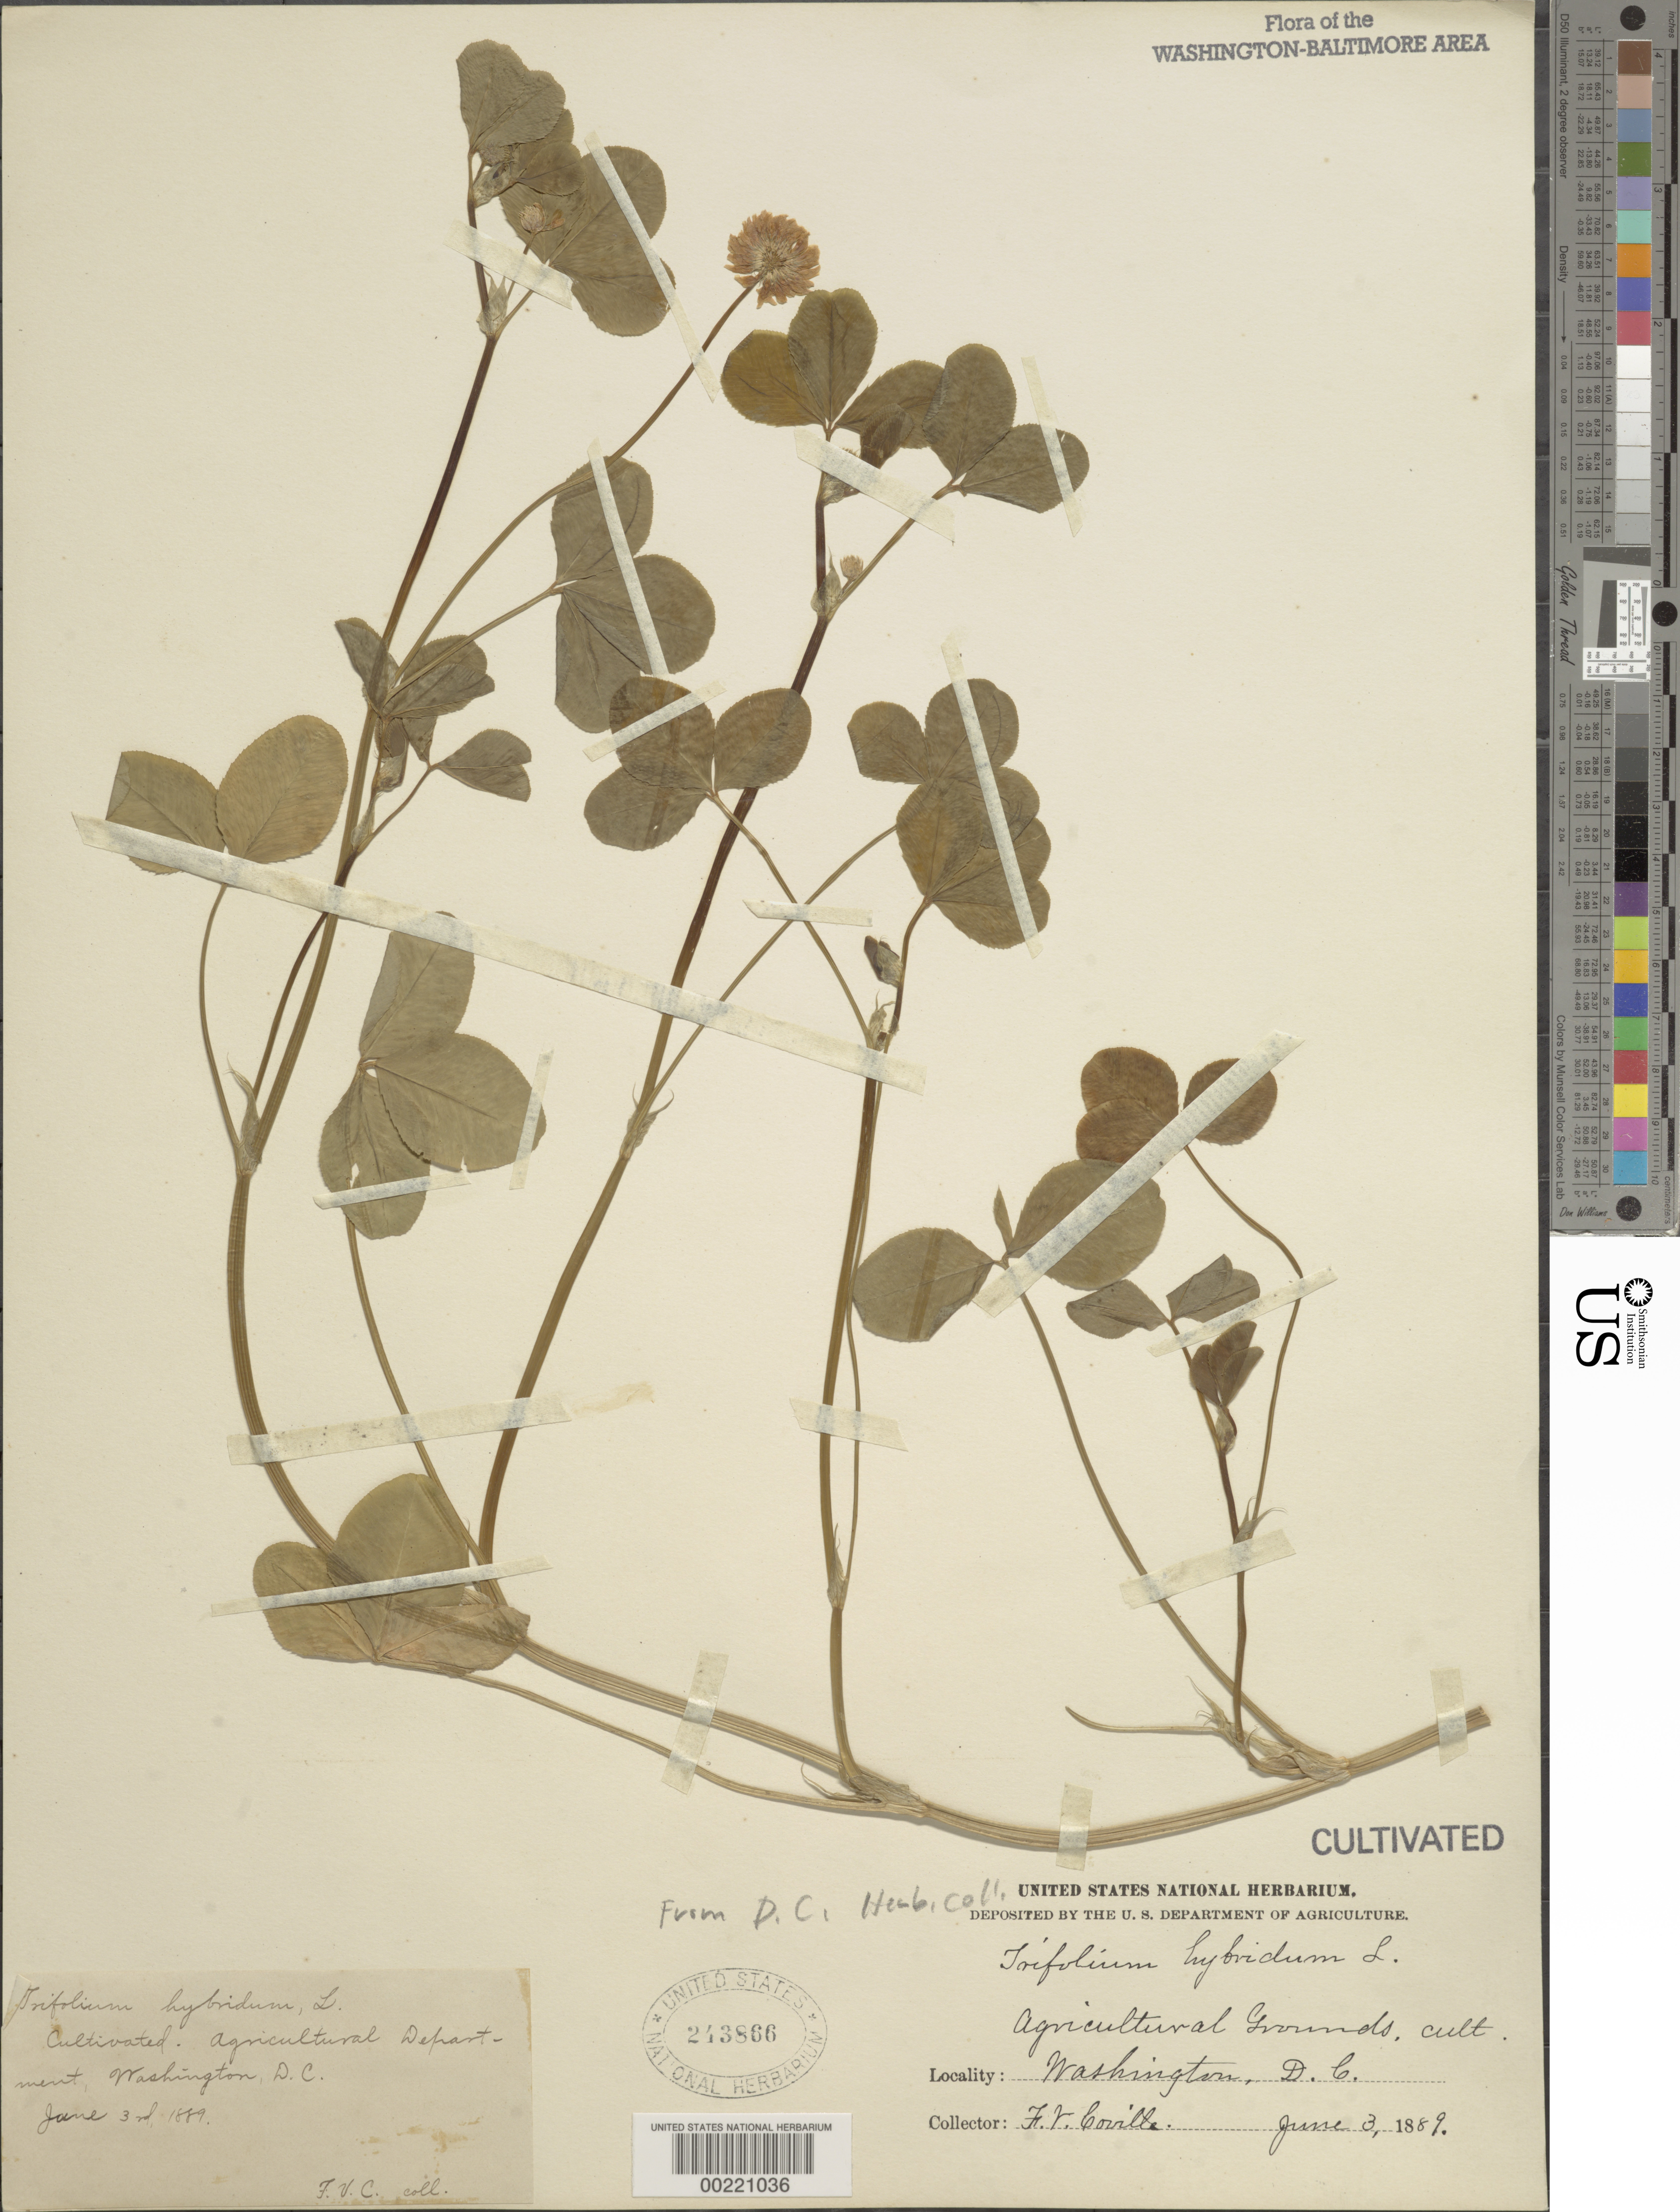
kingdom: Plantae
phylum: Tracheophyta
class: Magnoliopsida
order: Fabales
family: Fabaceae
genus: Trifolium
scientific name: Trifolium hybridum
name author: L.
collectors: F. V. Coville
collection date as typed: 03 Jun 1889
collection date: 1889-06-03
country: United States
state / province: District of Columbia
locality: Department of Agriculture grounds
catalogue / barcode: US 243866